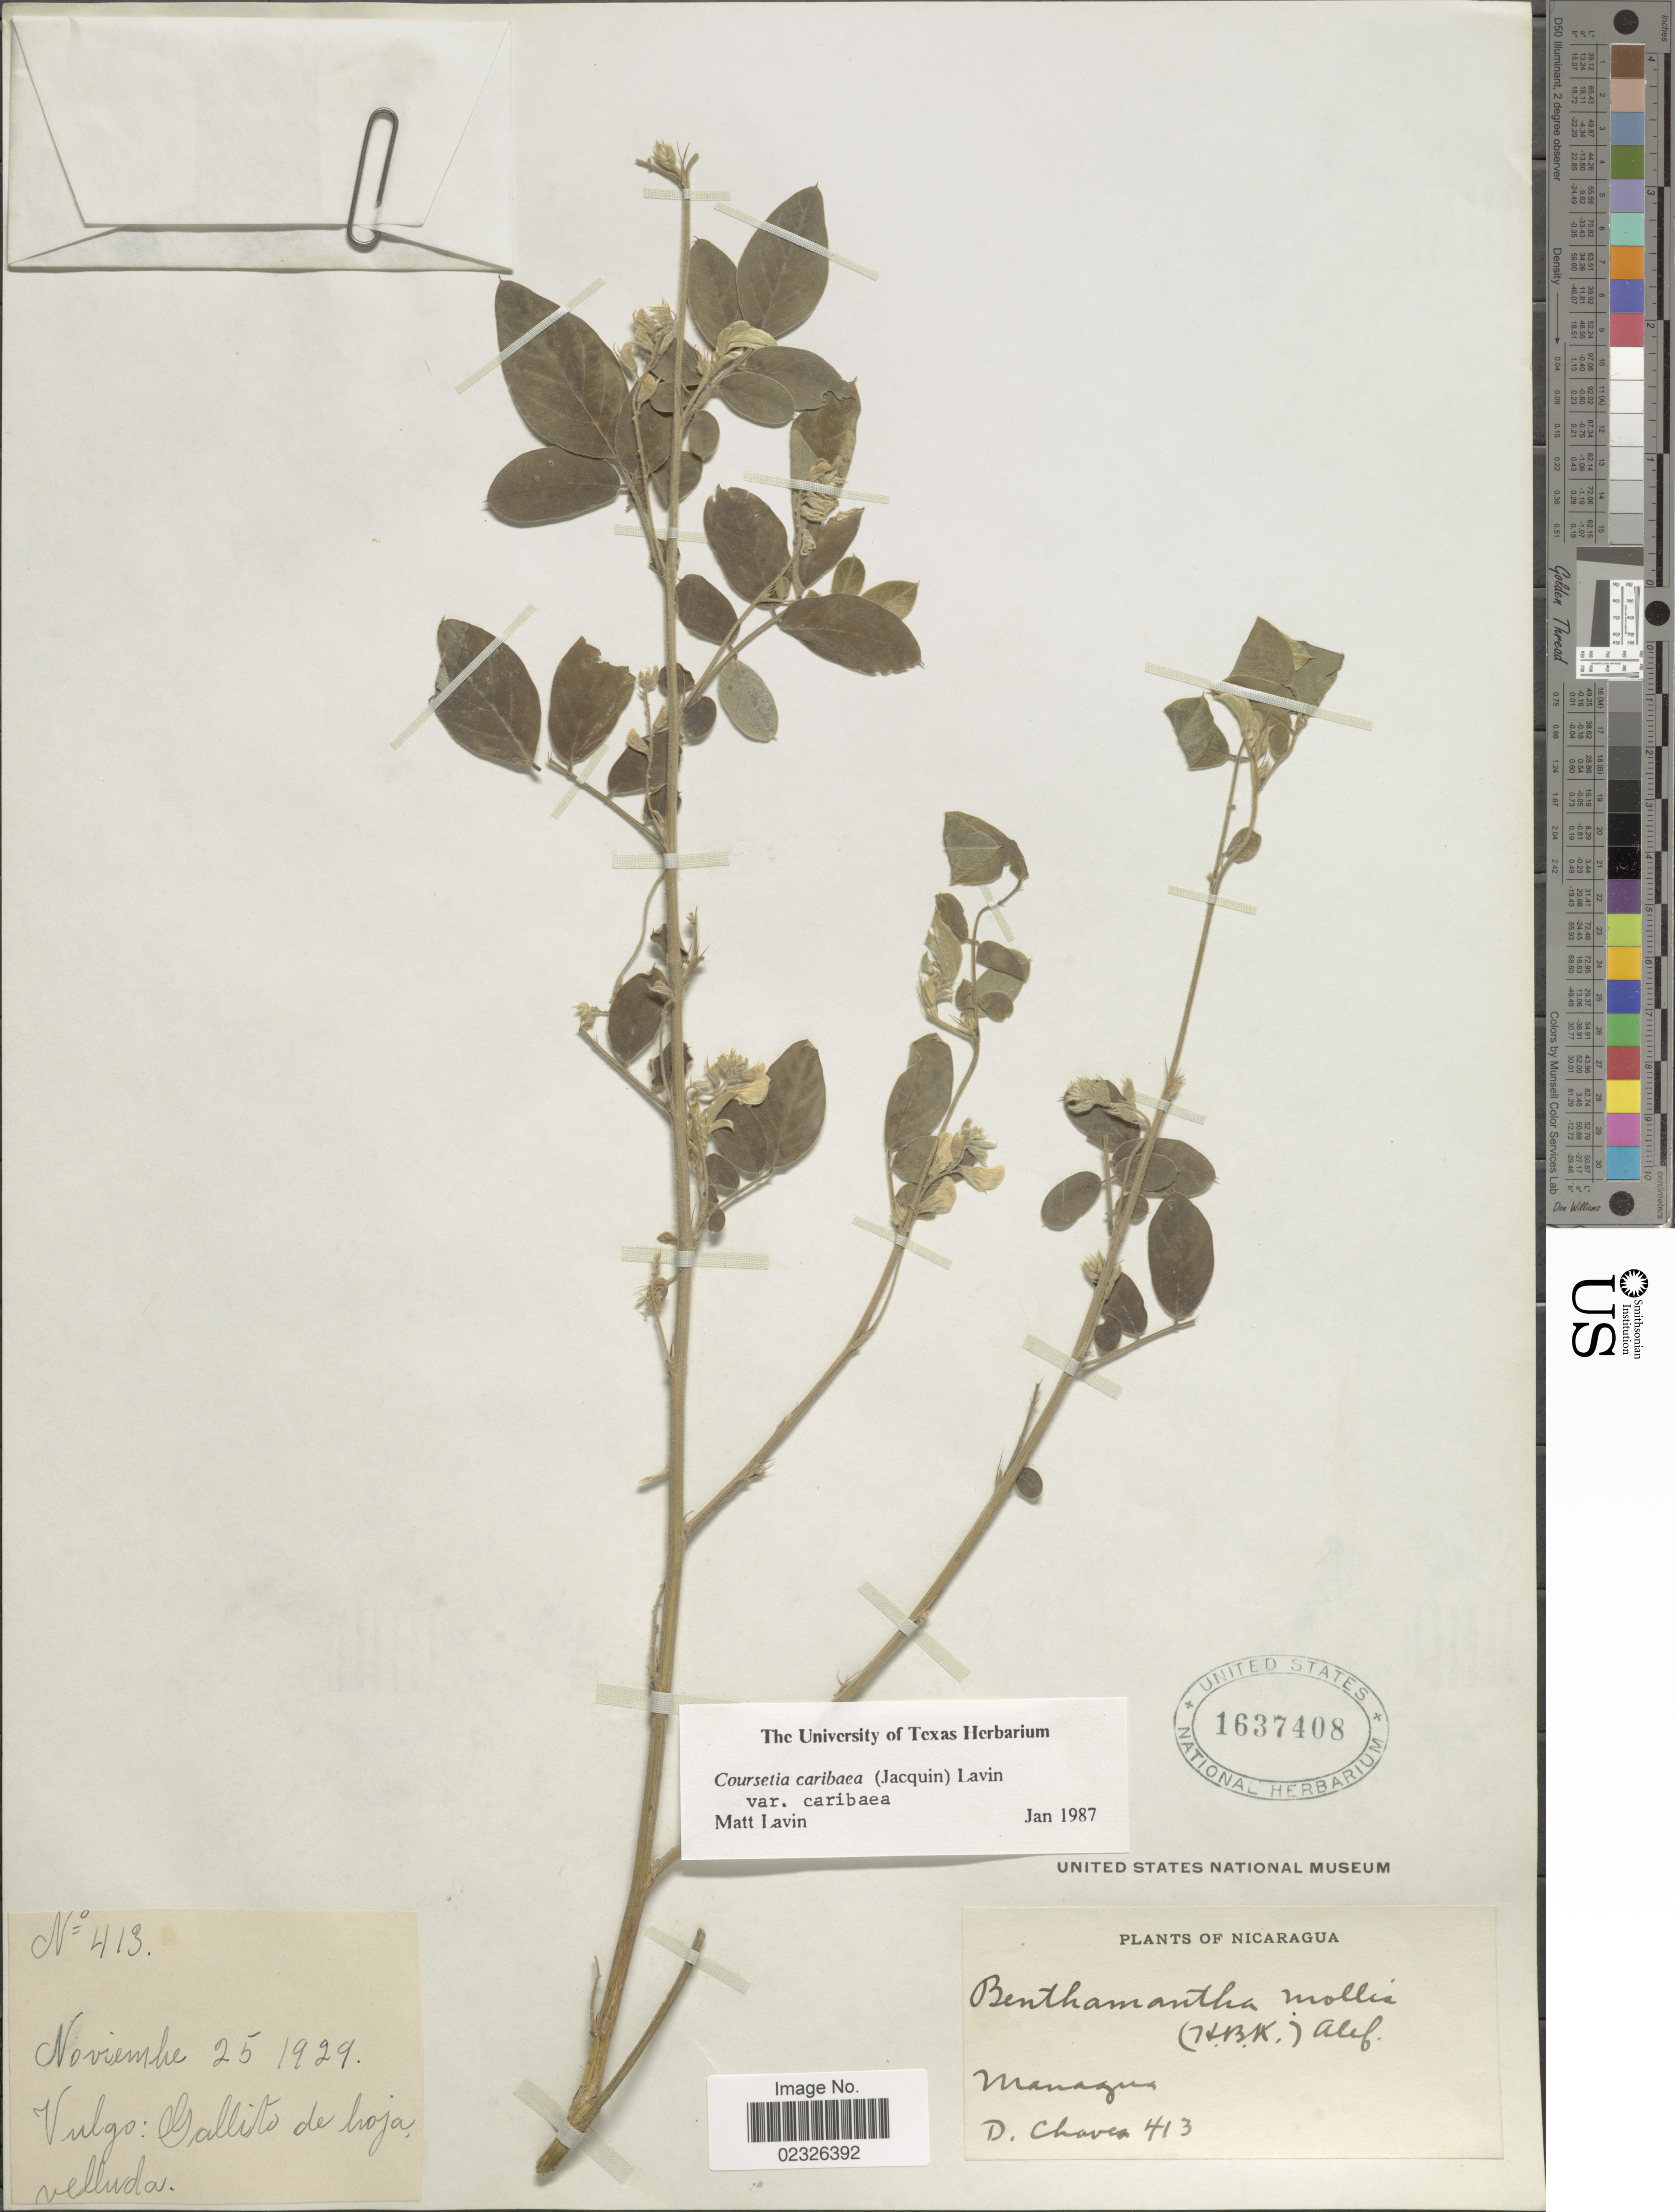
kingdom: Plantae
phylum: Tracheophyta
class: Magnoliopsida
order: Fabales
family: Fabaceae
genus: Coursetia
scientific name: Coursetia caribaea var. caribaea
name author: (Jacq.) Lavin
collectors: D. Chaves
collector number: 413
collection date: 1929-11-25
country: Nicaragua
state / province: Managua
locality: Vulgo: Gallito de hoja velluda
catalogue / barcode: US 1637408